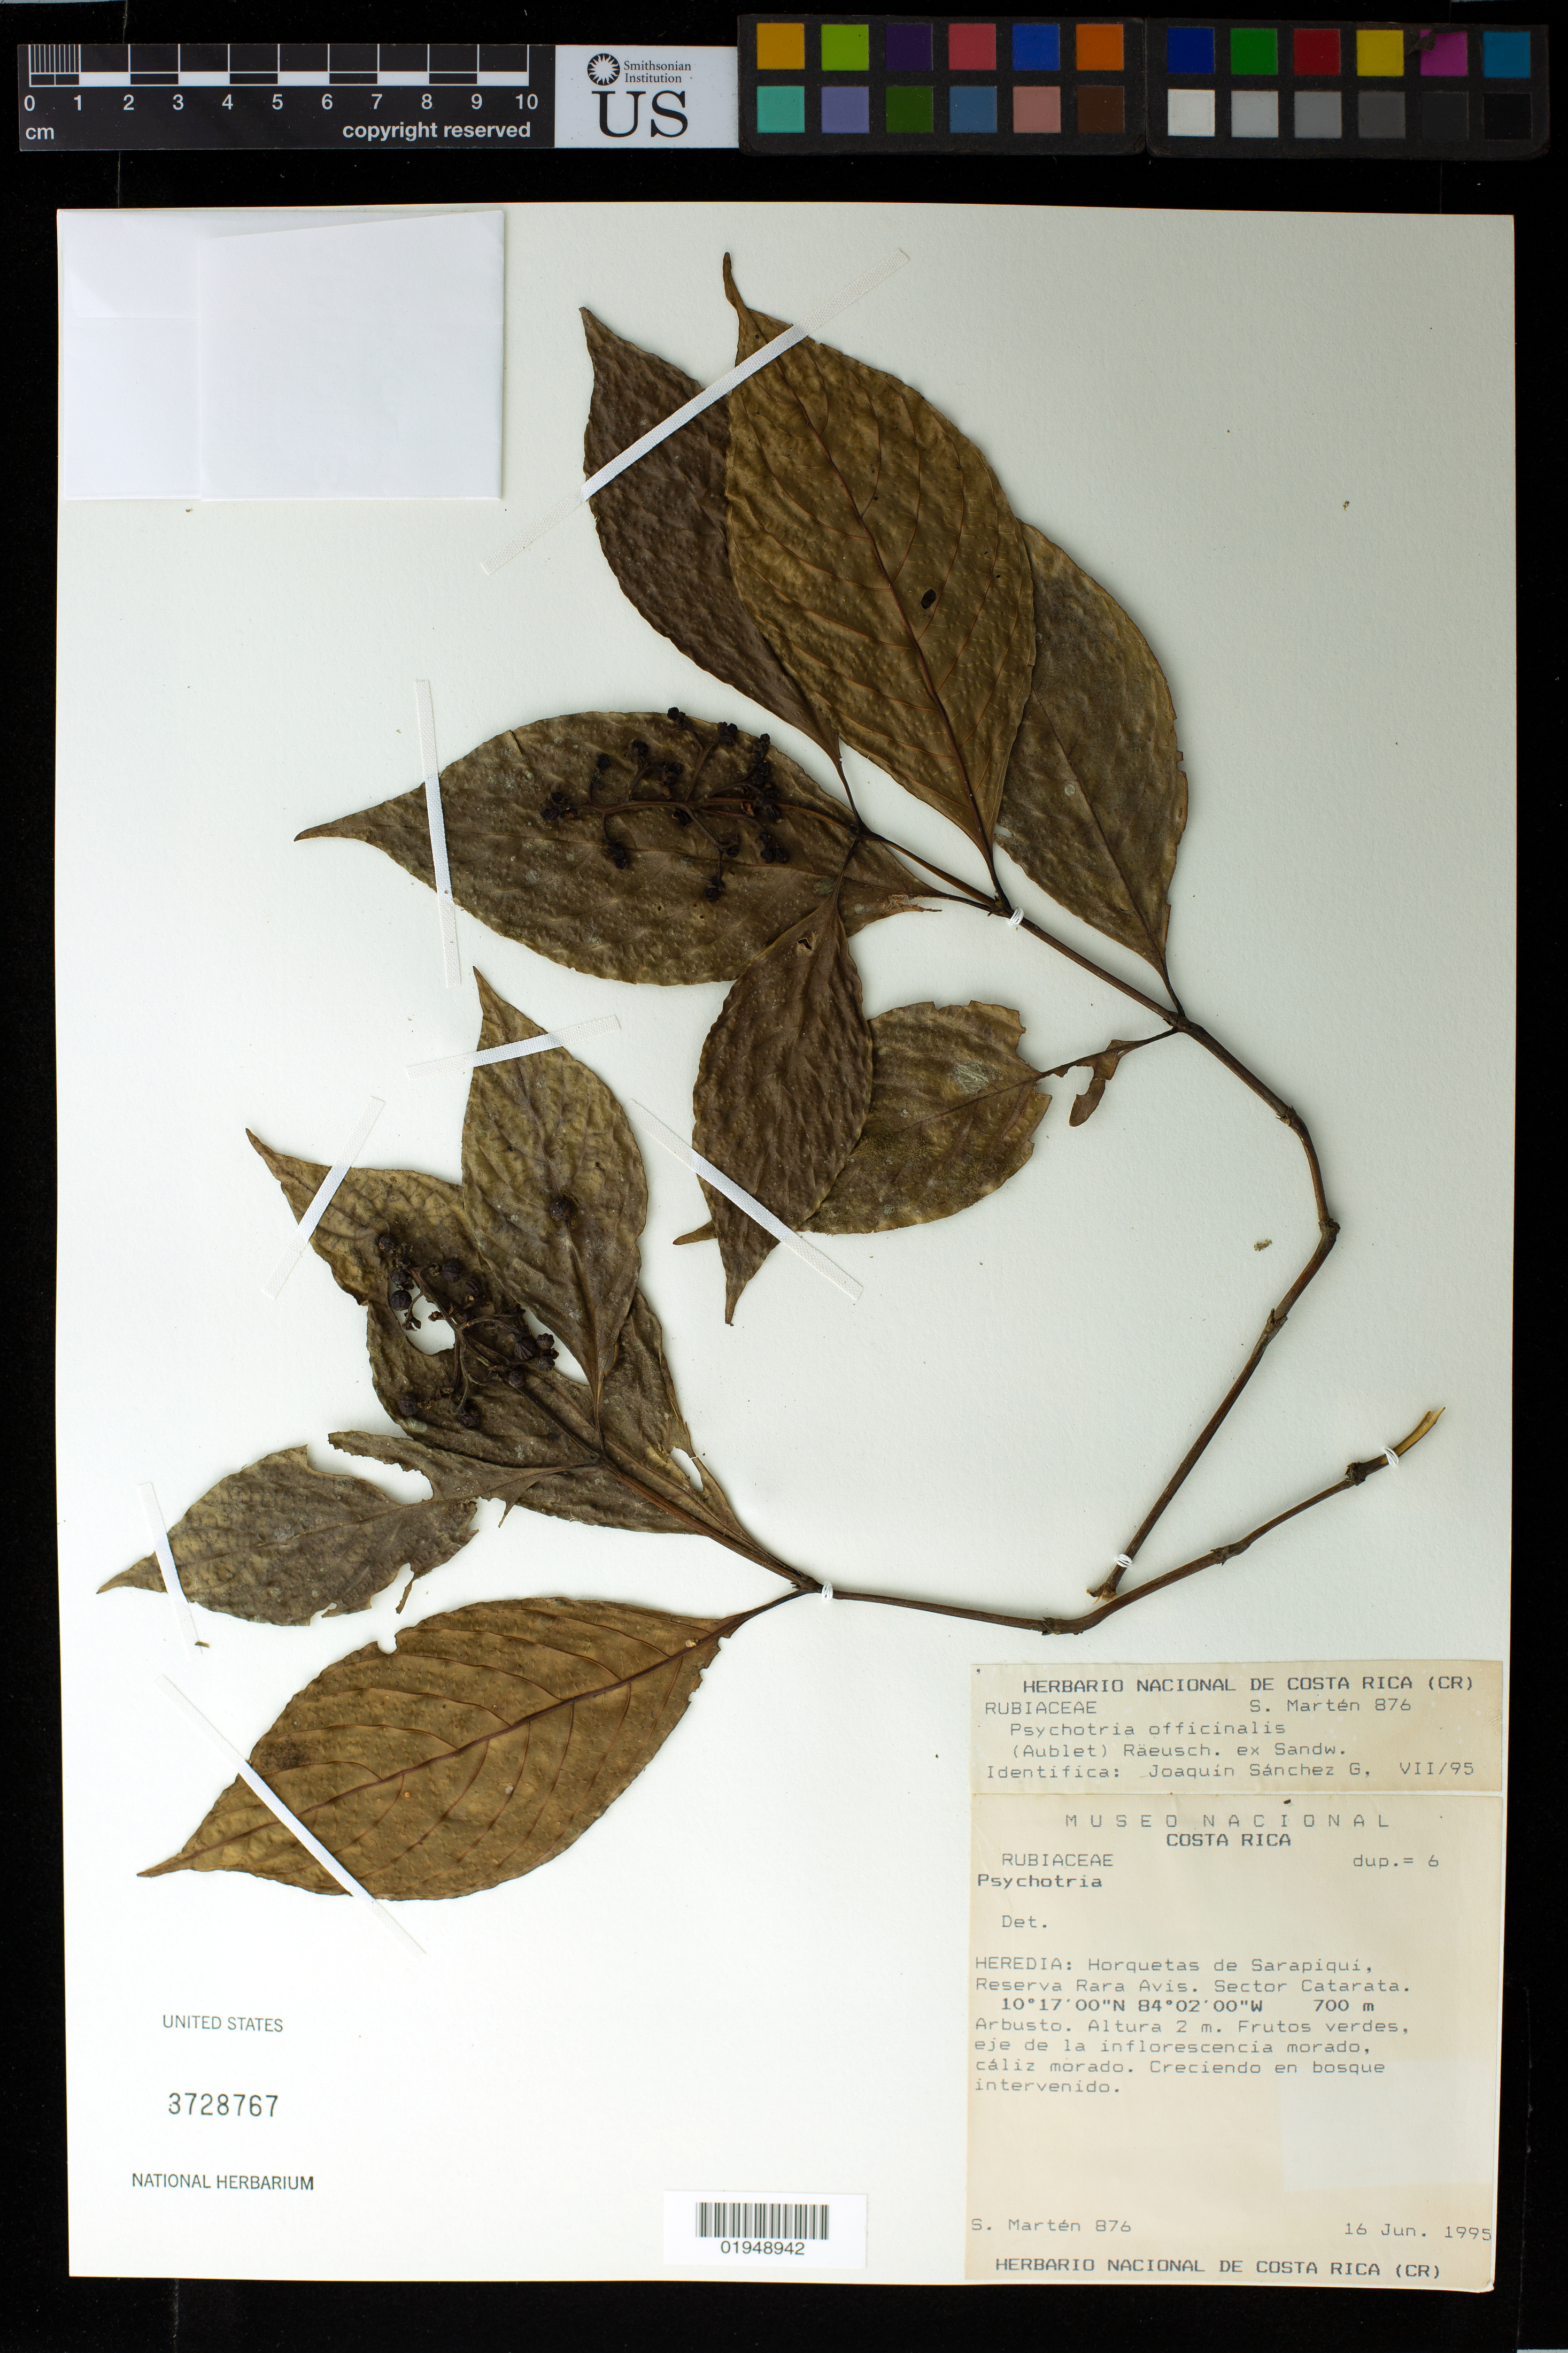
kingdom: Plantae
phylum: Tracheophyta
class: Magnoliopsida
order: Gentianales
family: Rubiaceae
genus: Psychotria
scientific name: Psychotria officinalis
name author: (Aubl.) Raeusch.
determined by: Sánchez, Joaquín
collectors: S. Marten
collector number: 876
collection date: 1995-06-16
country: Costa Rica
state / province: Heredia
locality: Horquetas de Sarapiquí, Reserva Rara Avia. Sector Catarata.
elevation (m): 700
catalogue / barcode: US 3728767